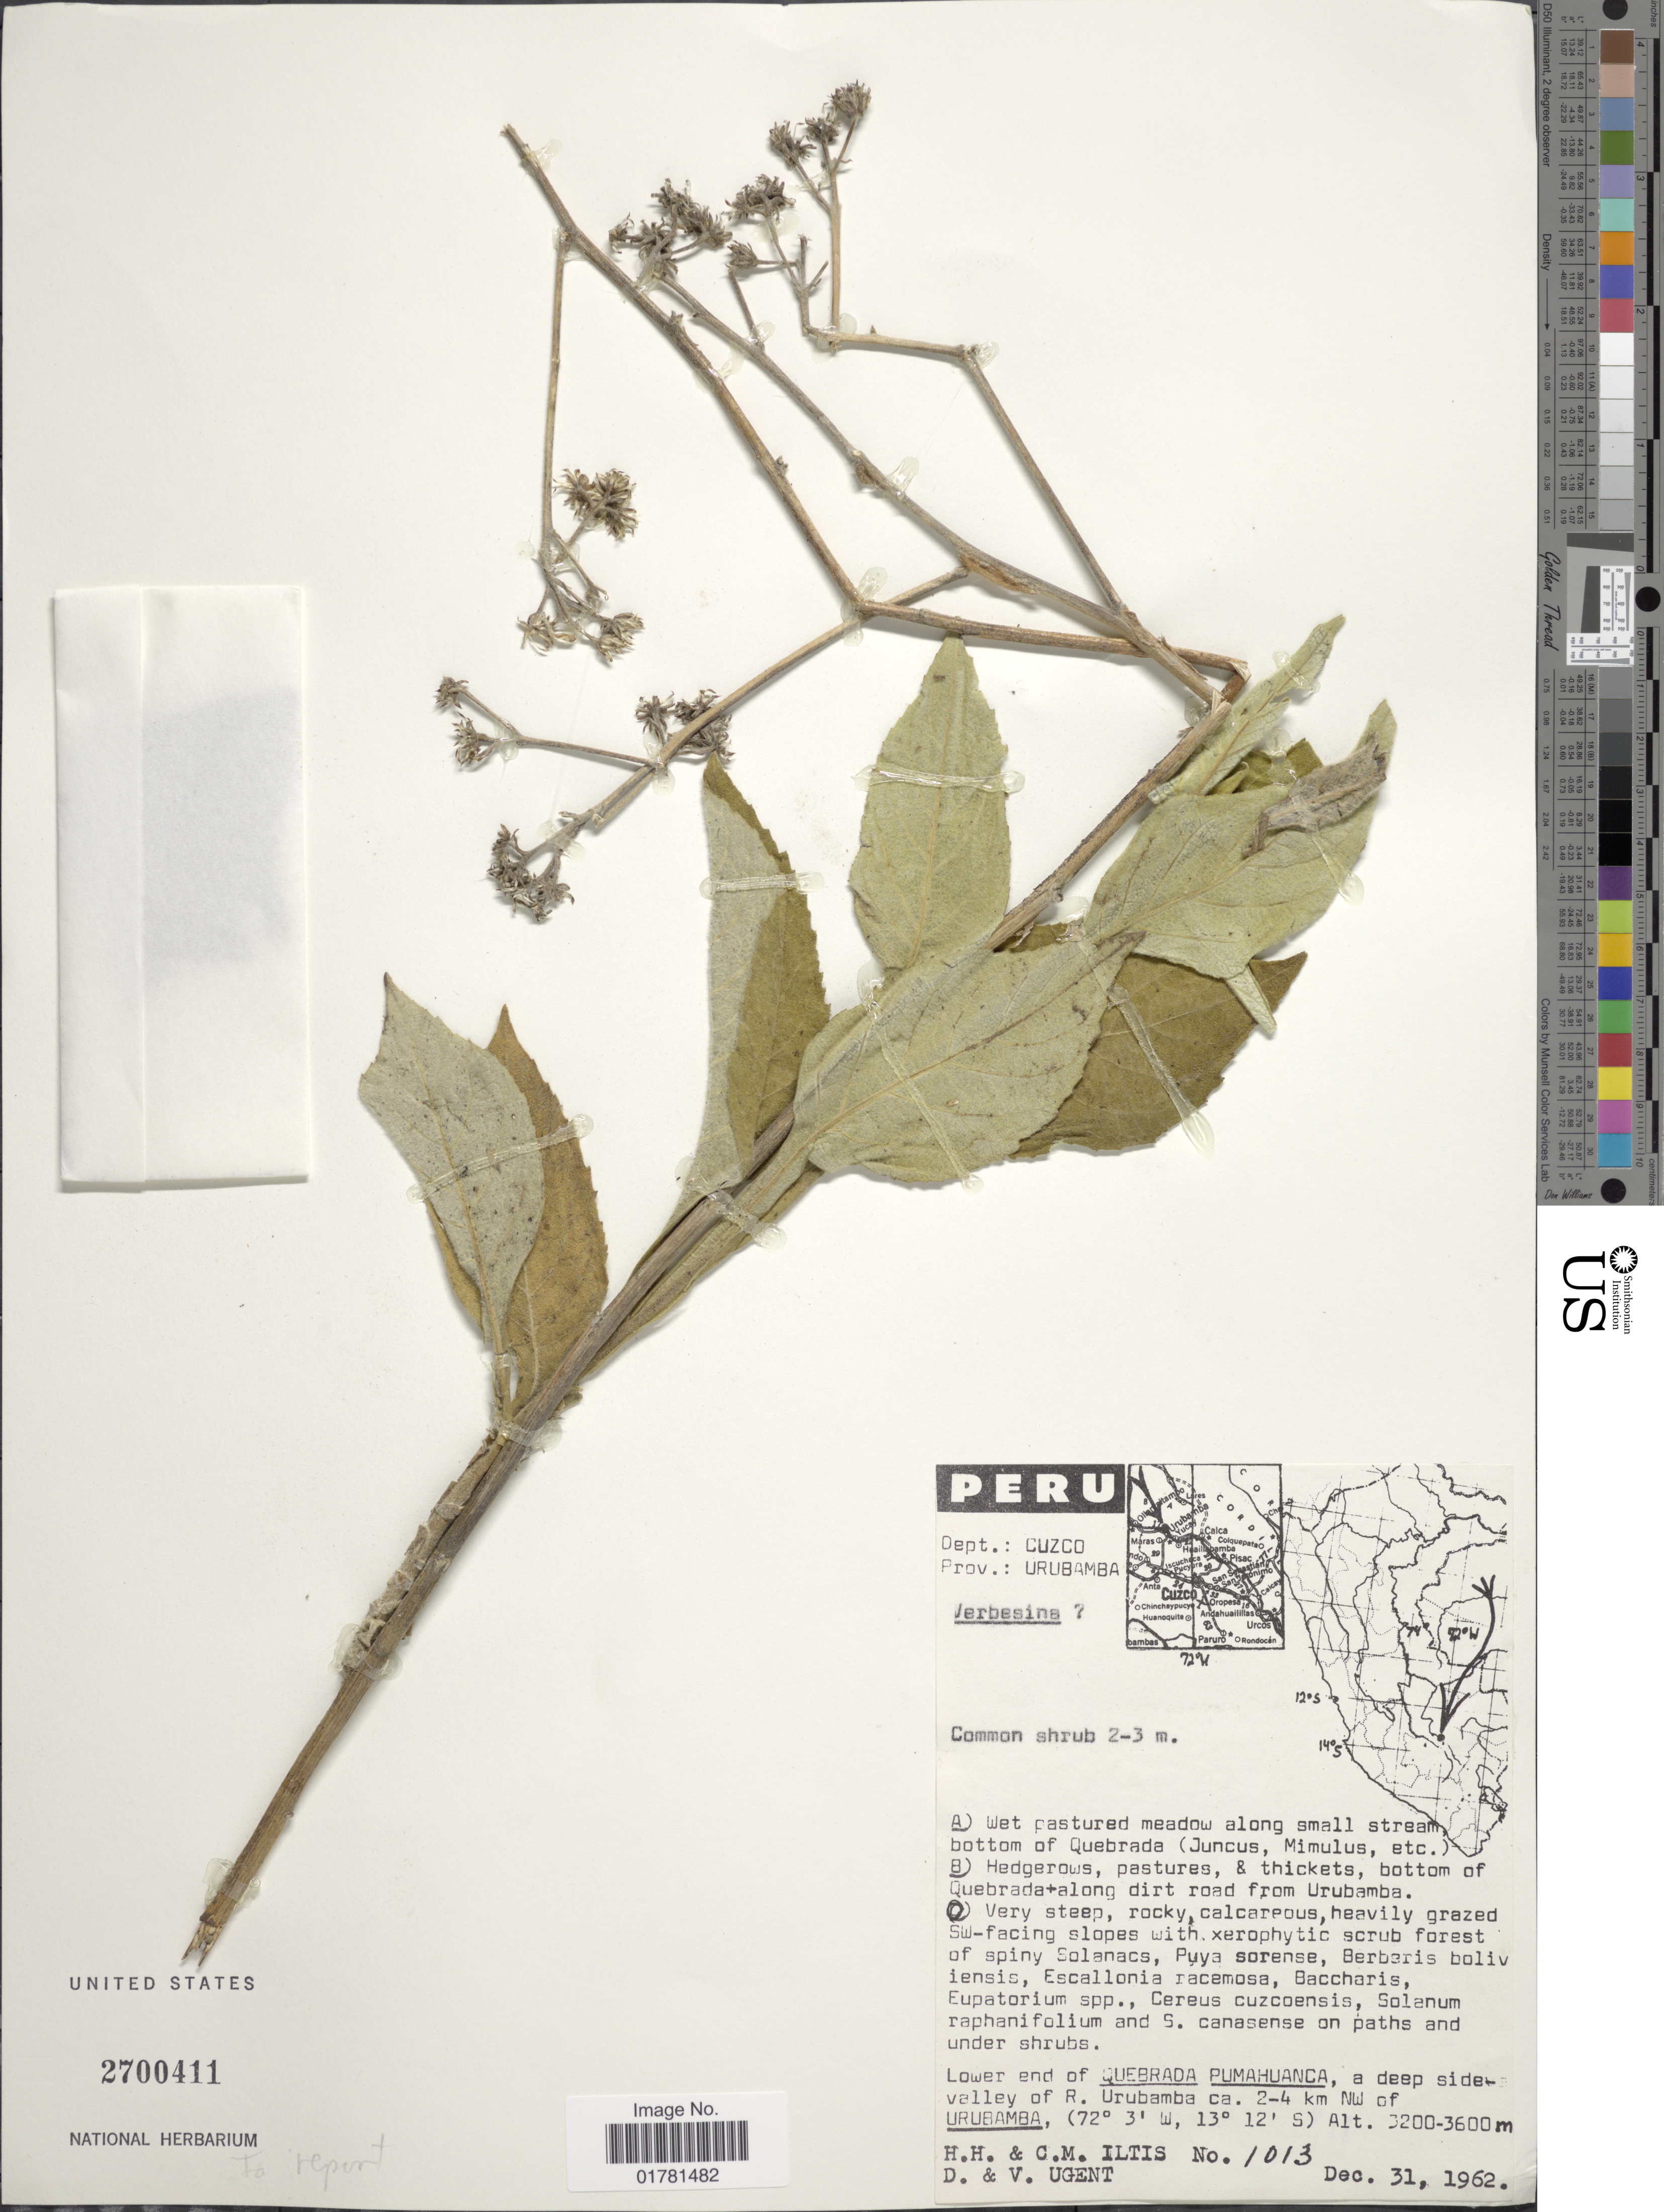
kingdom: Plantae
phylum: Tracheophyta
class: Magnoliopsida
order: Asterales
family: Asteraceae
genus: Verbesina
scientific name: Verbesina sp.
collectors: H. H. Iltis, C. M Iltis, D. Ugent & V. Ugent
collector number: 1013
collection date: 1962-12-31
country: Peru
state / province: Cusco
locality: Dept. Cuzco, Prov. Urubamba, Lower end of Quebrada Pumahuanca, a deep side-valley of R. Urubamba ca. 2-4 km NW of Urubamba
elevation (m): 3200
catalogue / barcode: US 2700411